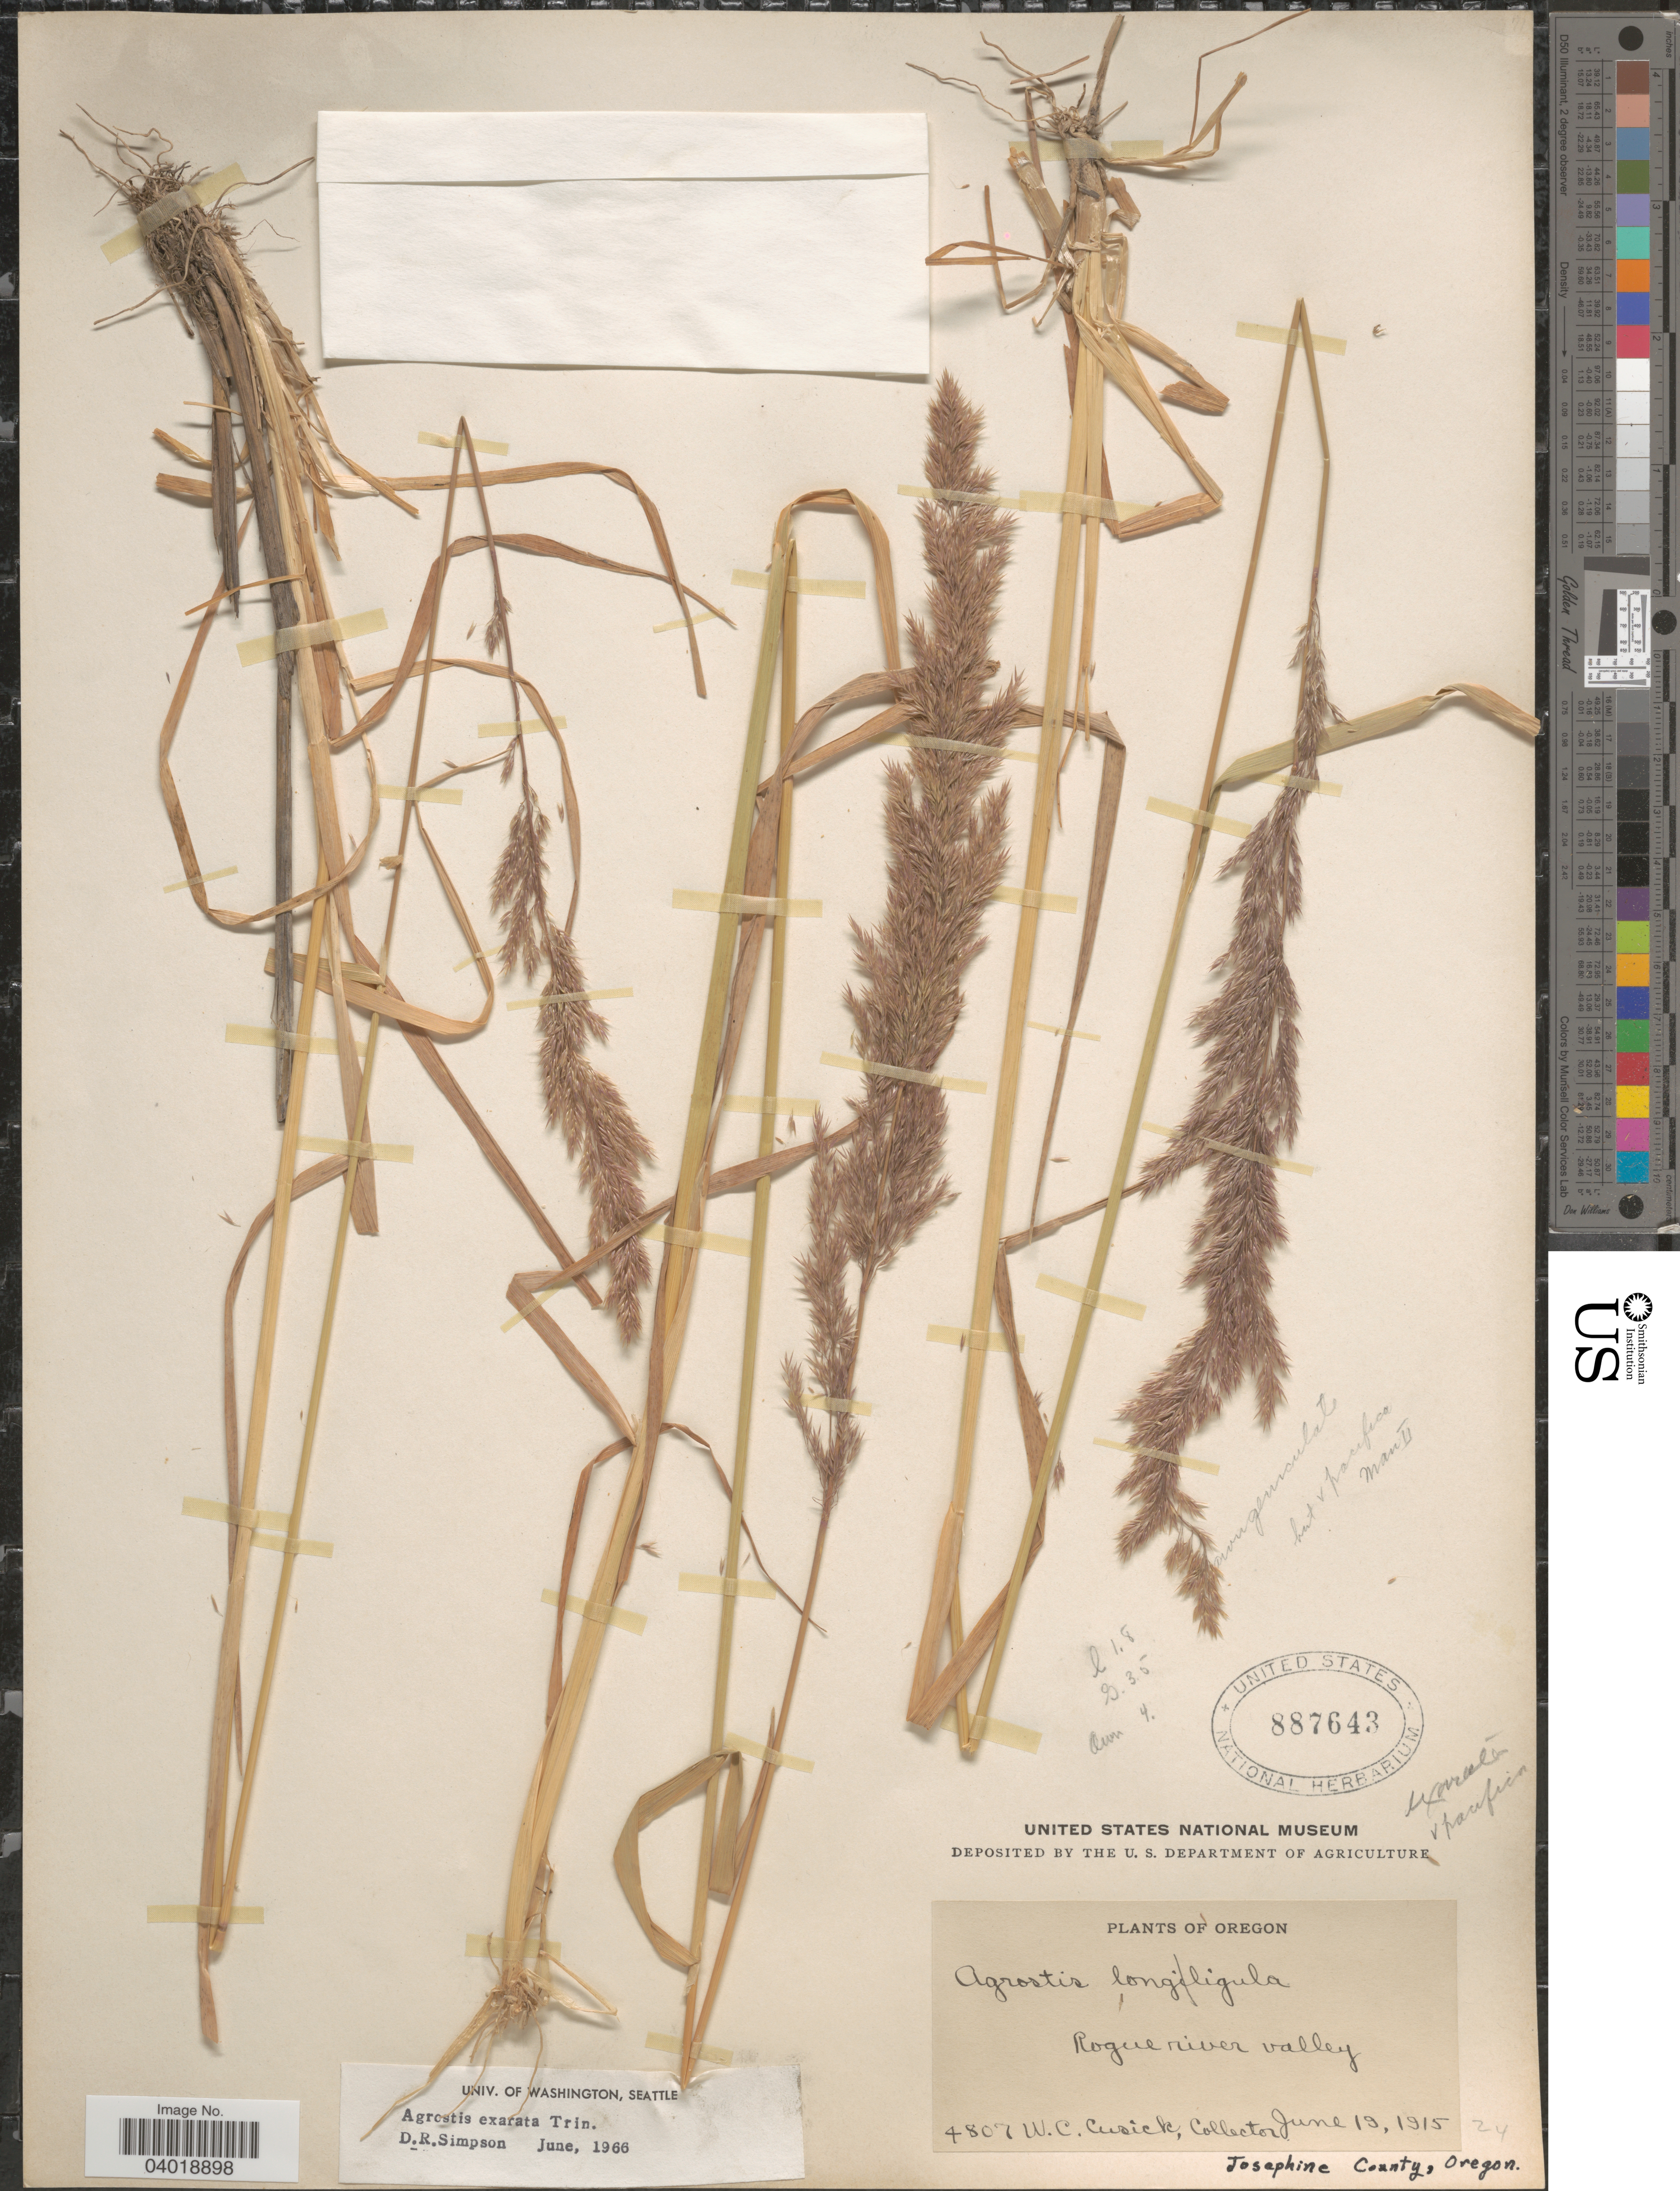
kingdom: Plantae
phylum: Tracheophyta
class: Liliopsida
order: Poales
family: Poaceae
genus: Agrostis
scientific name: Agrostis exarata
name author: Trin.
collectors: W. C. Cusick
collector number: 4807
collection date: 1915-06-19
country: United States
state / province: Oregon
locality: Rogue river valley. Josephine County.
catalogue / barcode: US 887643